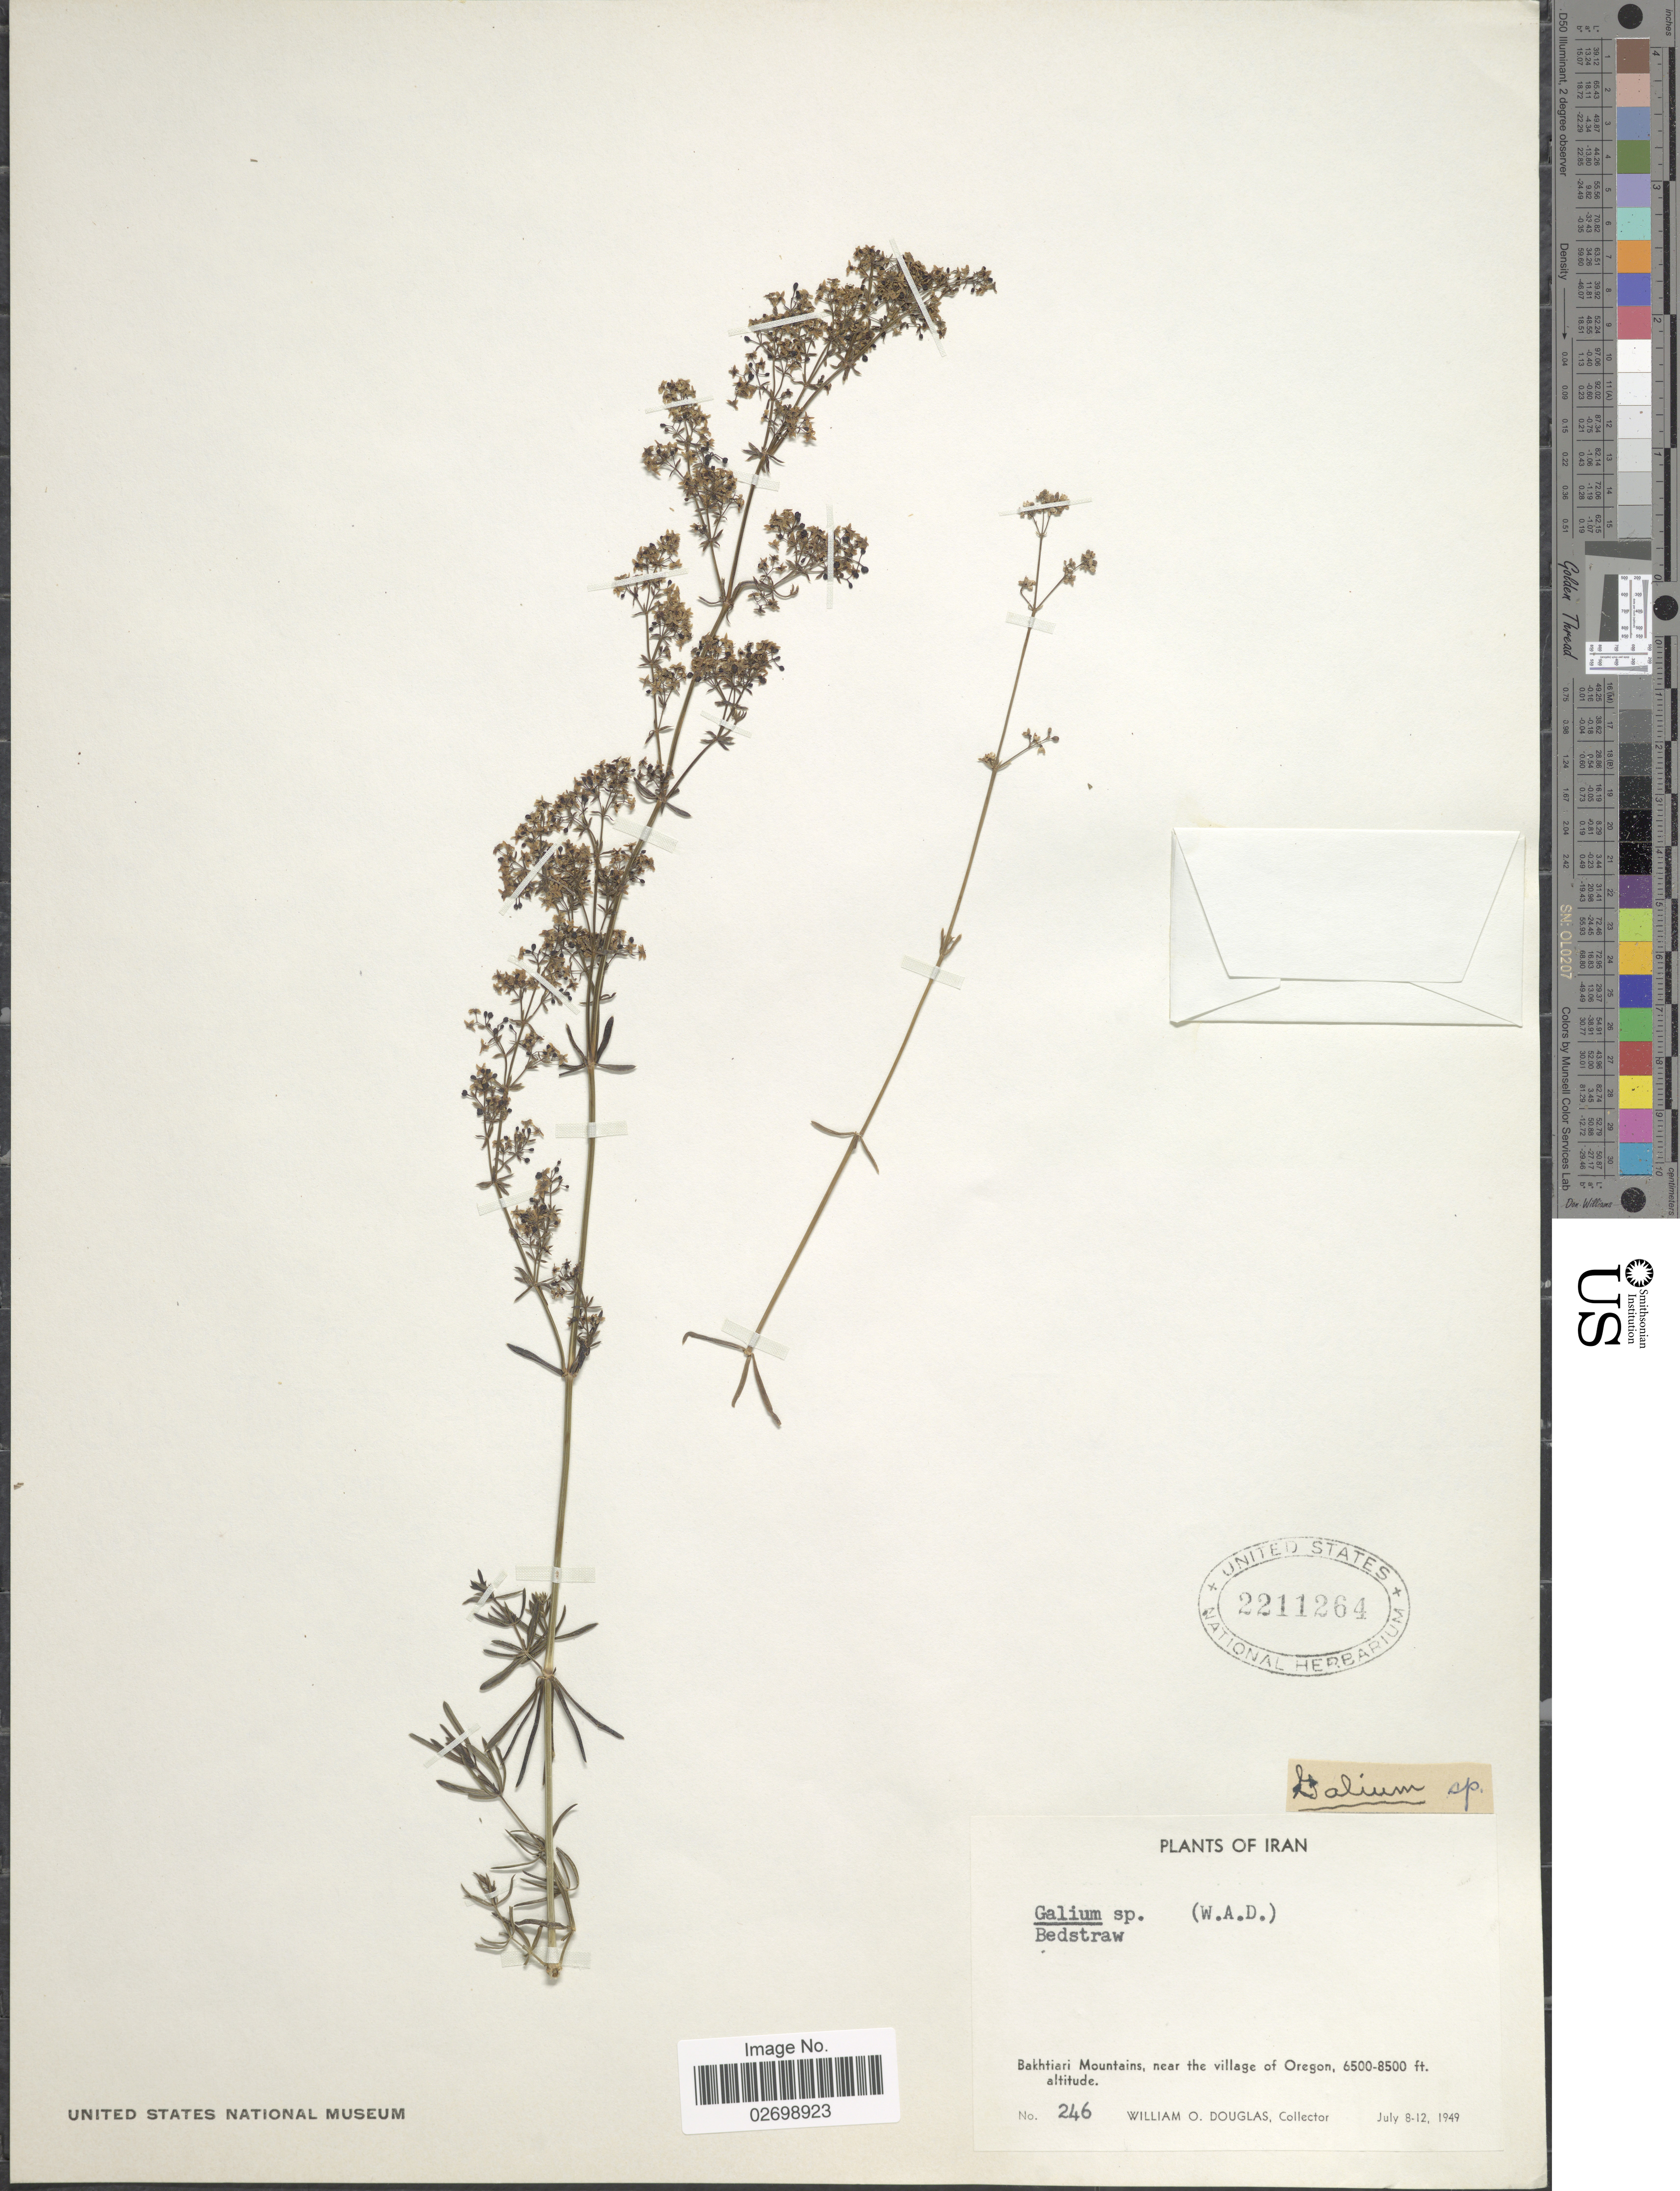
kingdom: Plantae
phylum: Tracheophyta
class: Magnoliopsida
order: Gentianales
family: Rubiaceae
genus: Galium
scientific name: Galium sp.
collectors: W. Douglas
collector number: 246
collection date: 1949-07-08/1949-07-12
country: Iran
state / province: Chahar Mahaal and Bakhtiari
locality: Bakhtiari Mountains, near the village of Oregon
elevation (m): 1981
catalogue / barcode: US 2211264